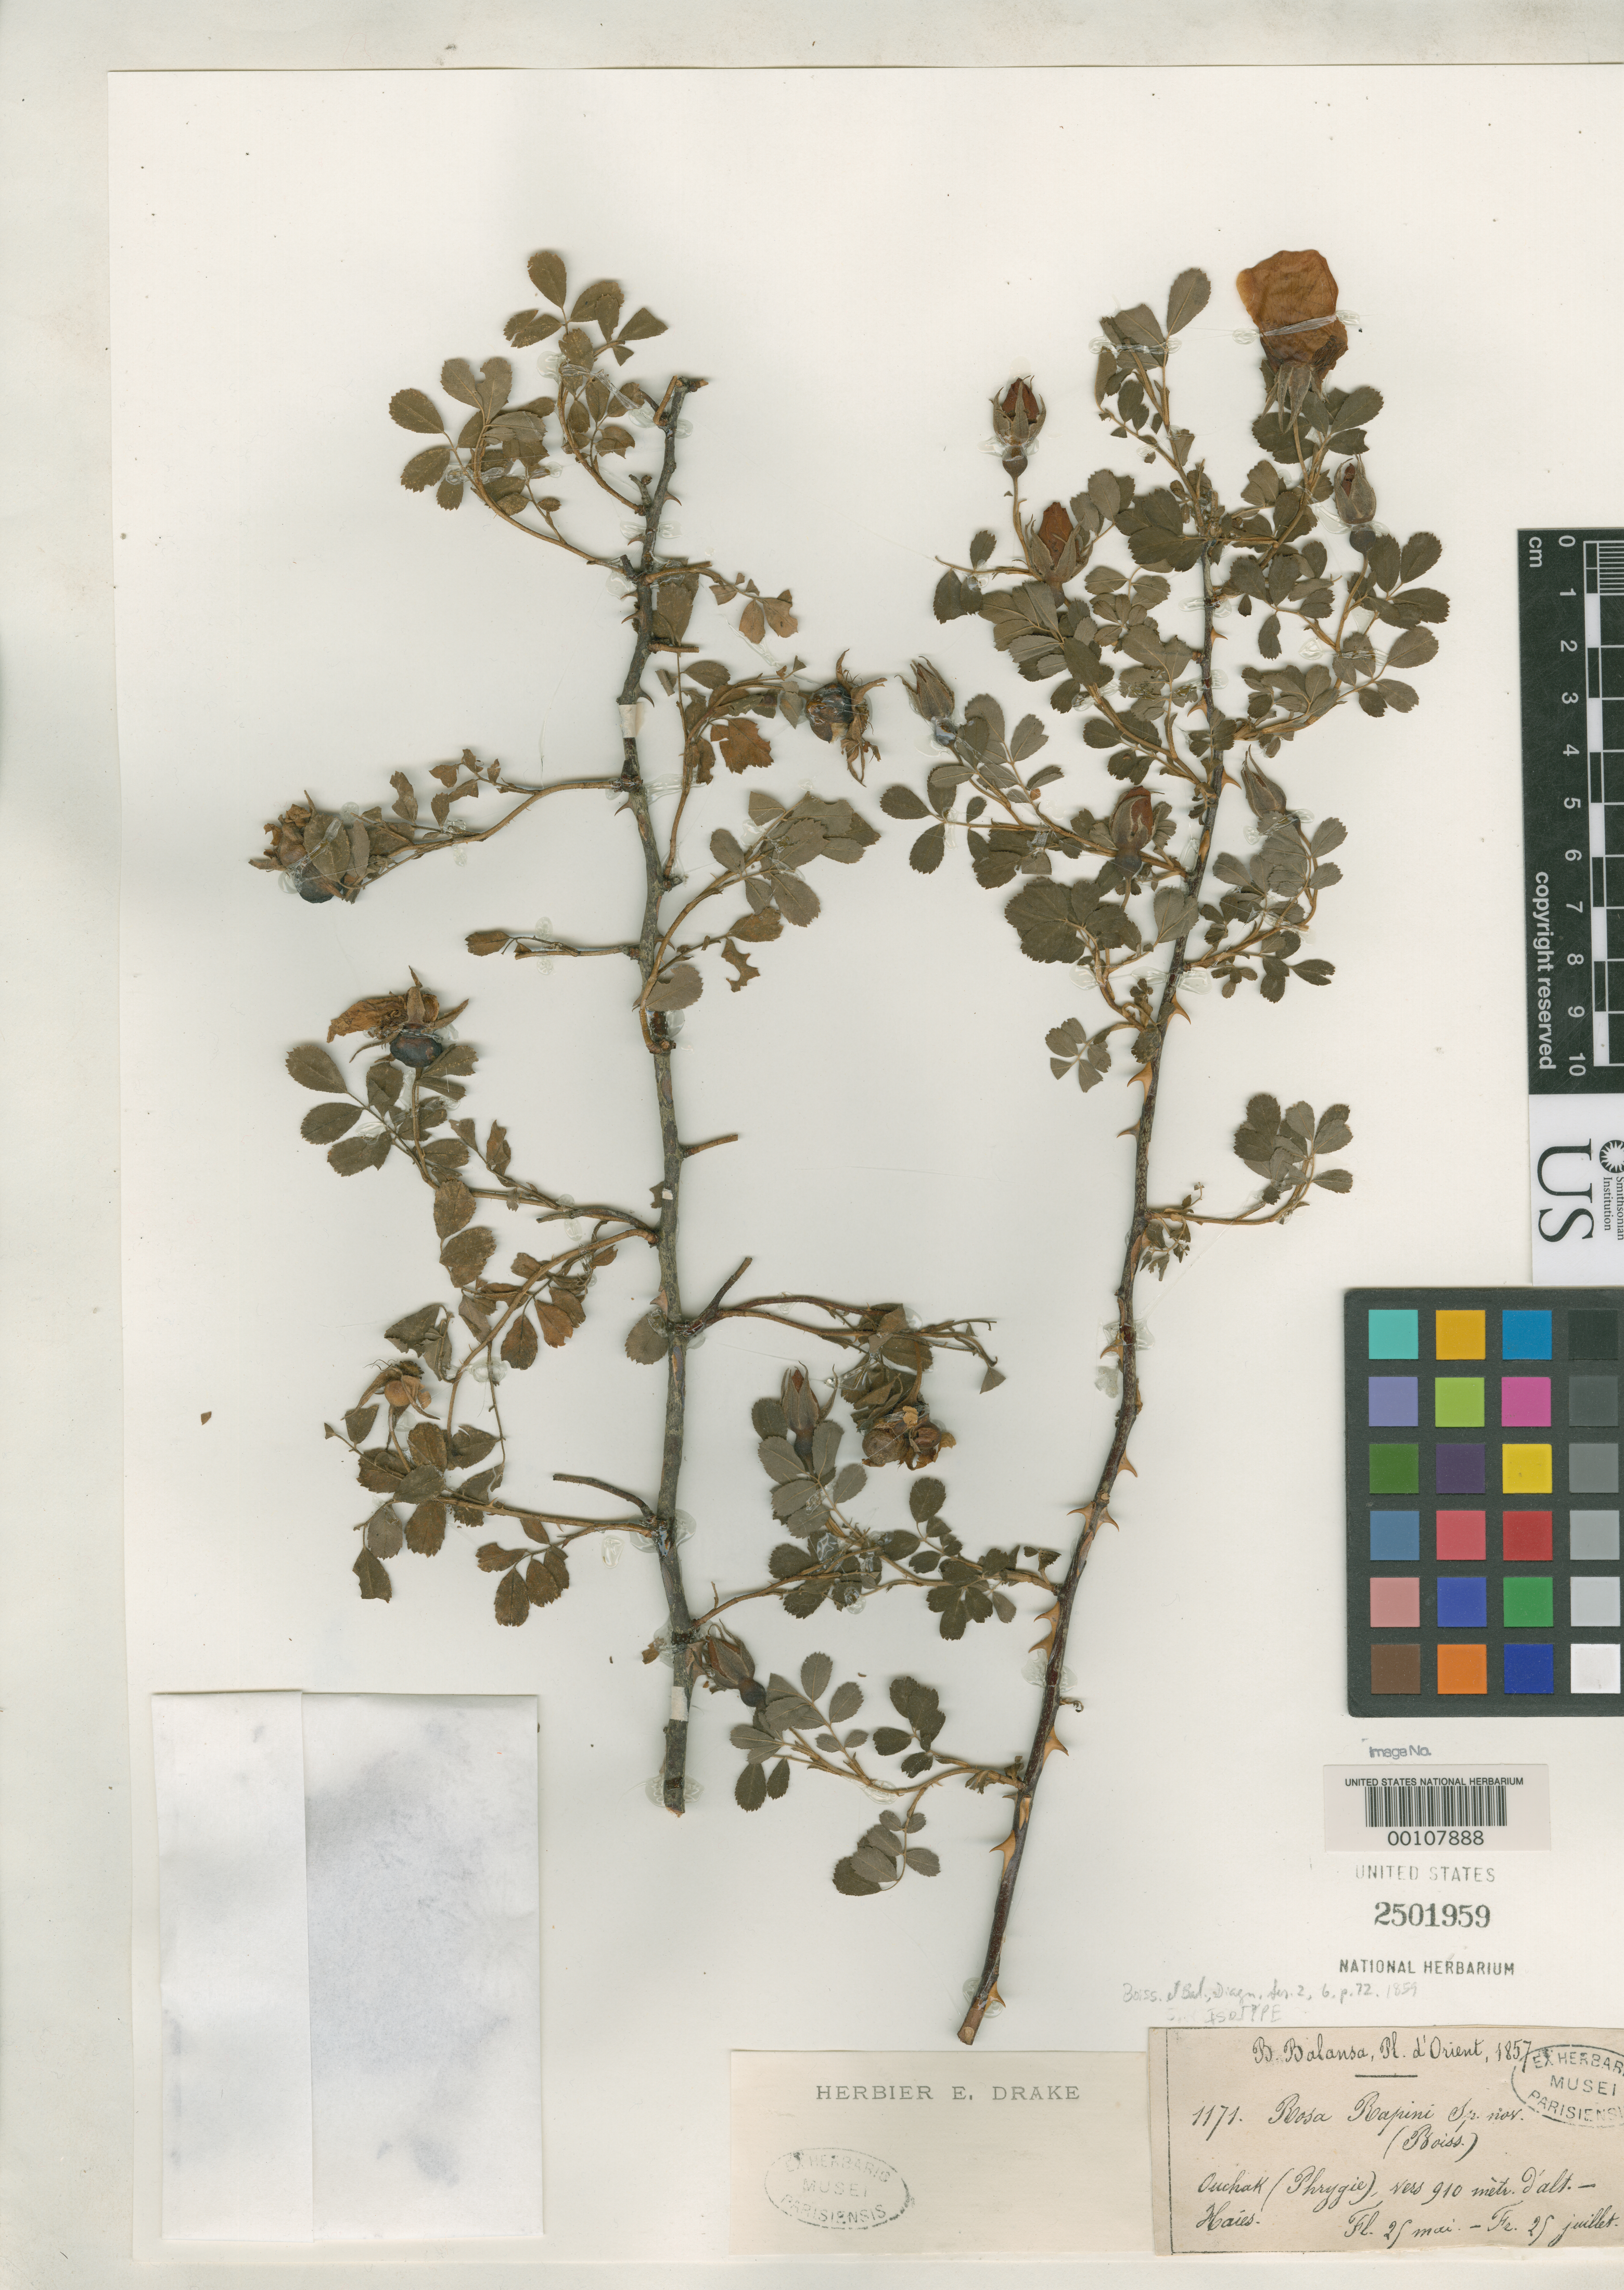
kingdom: Plantae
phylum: Tracheophyta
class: Magnoliopsida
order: Rosales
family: Rosaceae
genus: Rosa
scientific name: Rosa rapini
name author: Boiss. & Balansa in Boiss.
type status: Isotype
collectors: B. Balansa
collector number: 1171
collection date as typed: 25 Jul 1857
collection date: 1857-07-25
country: Turkey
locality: Ouchak.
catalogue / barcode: US 2501959